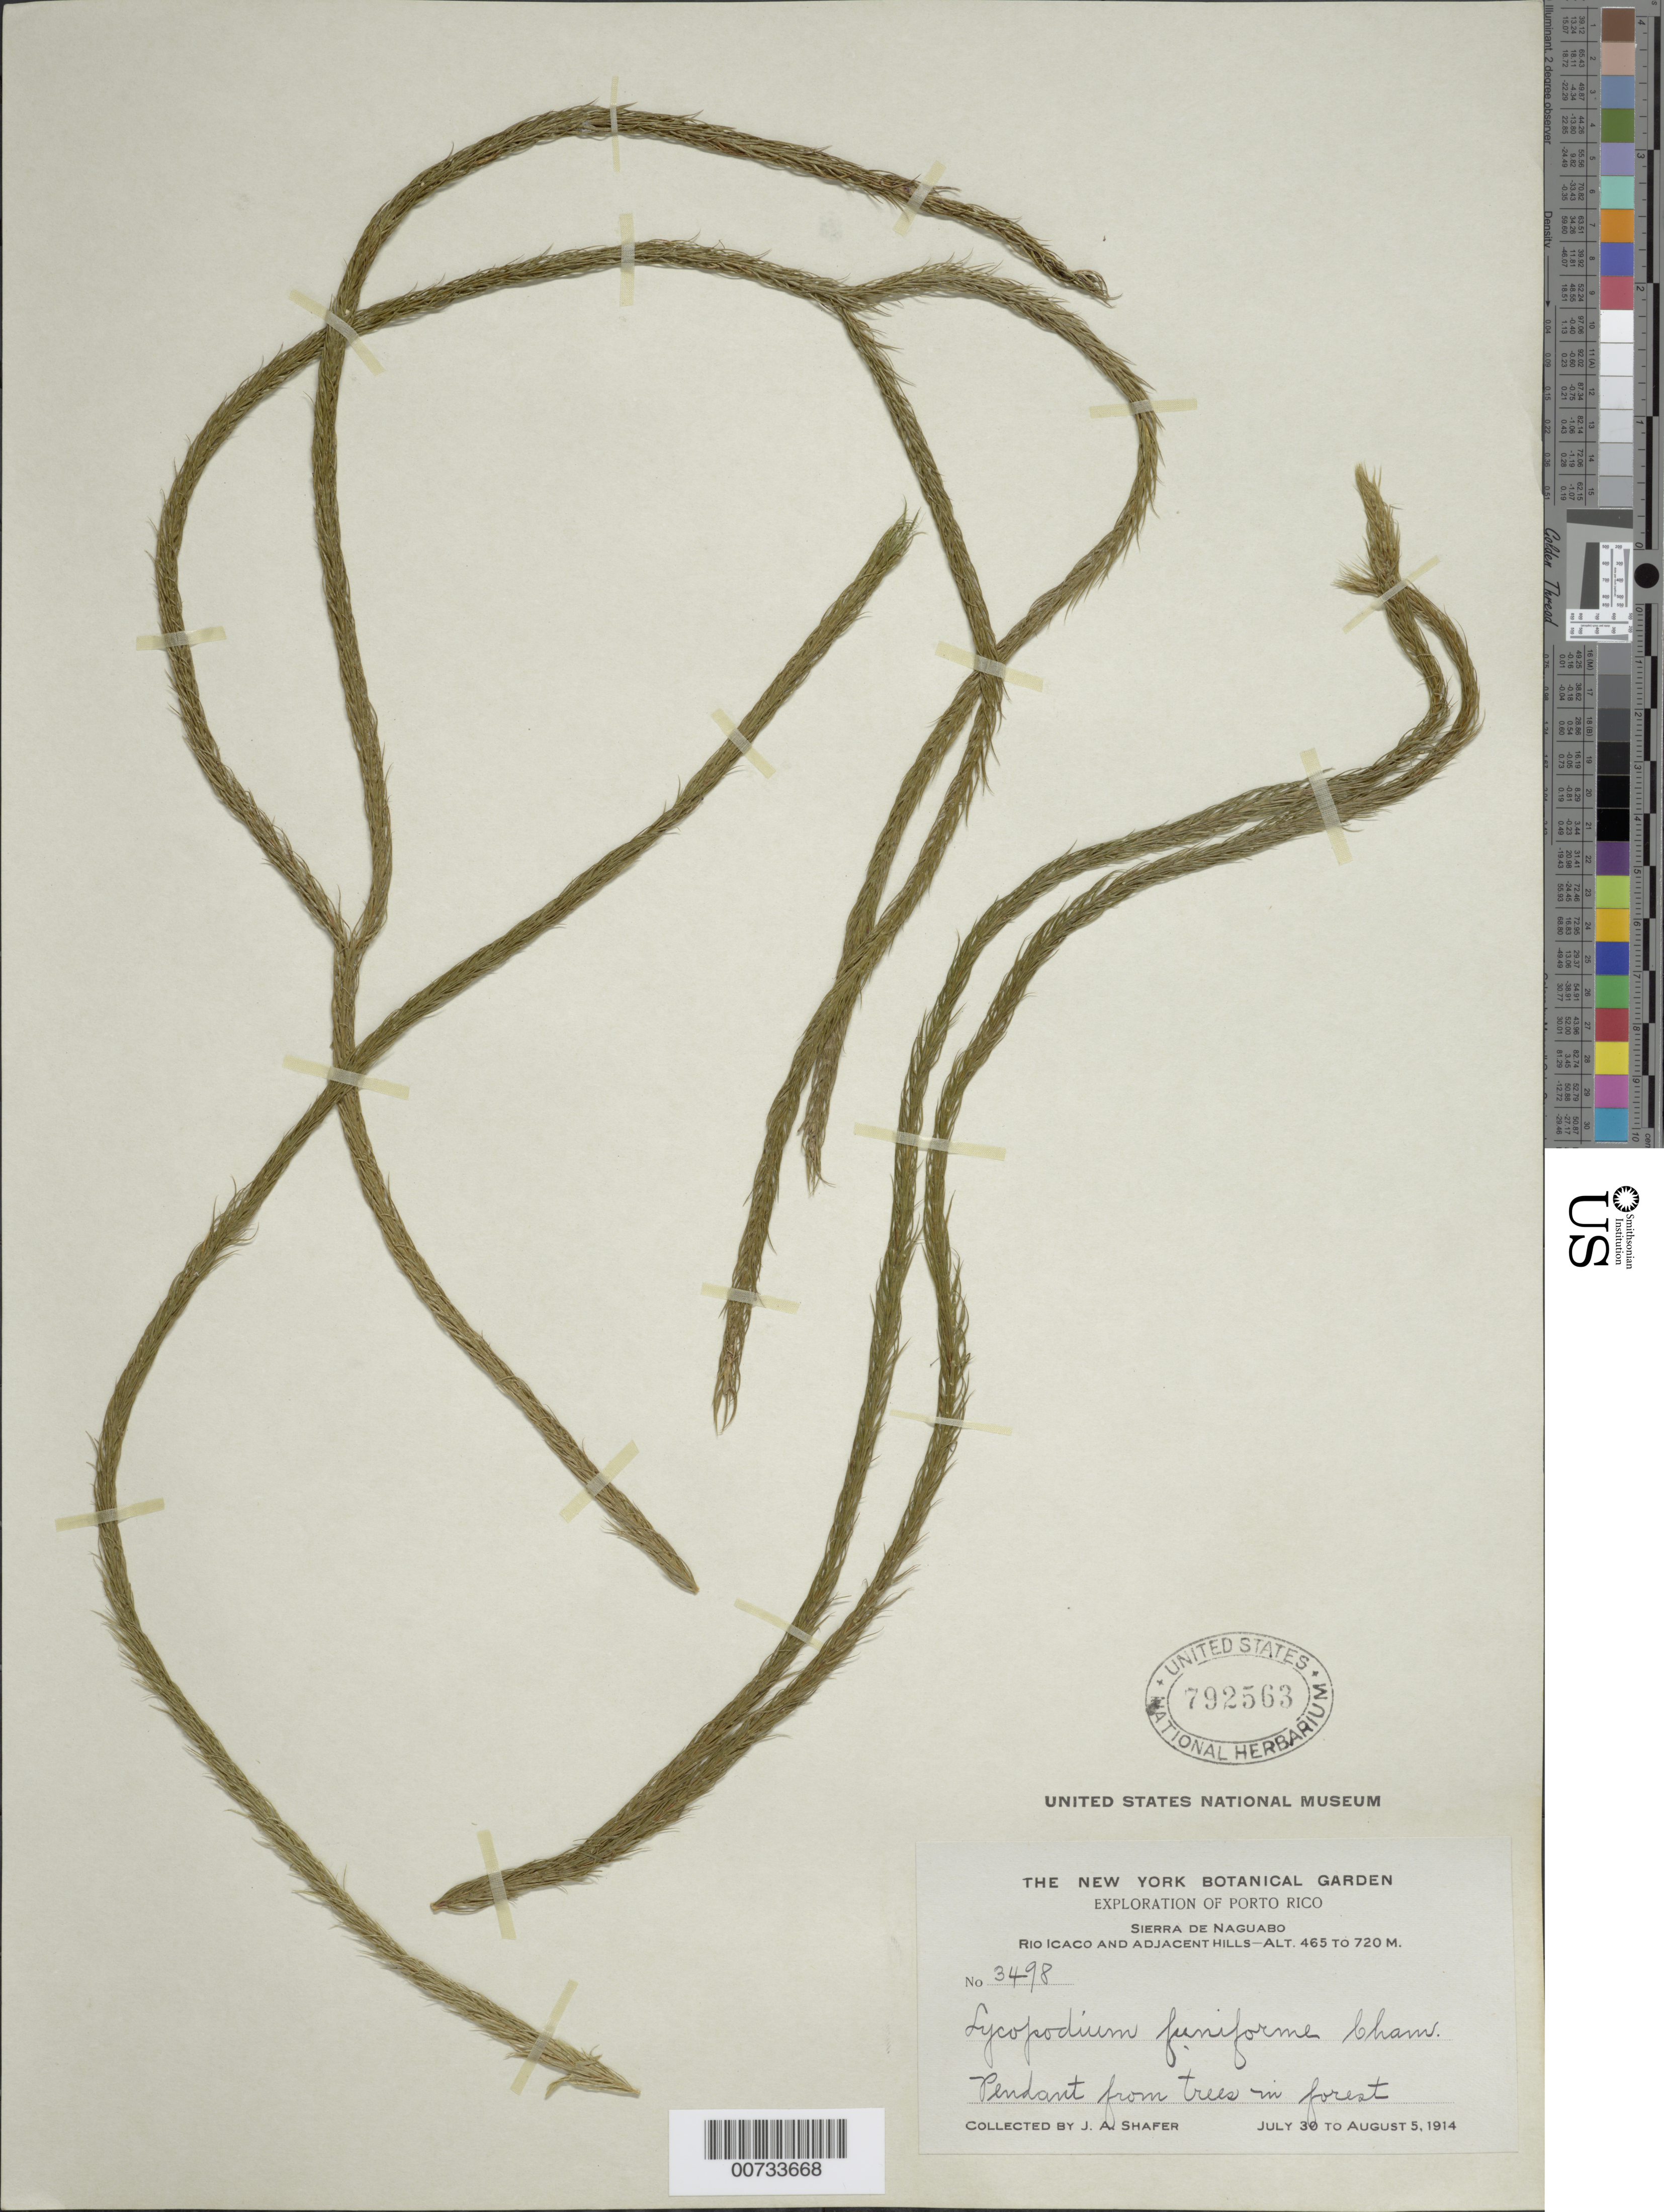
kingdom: Plantae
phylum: Tracheophyta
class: Lycopodiopsida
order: Lycopodiales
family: Lycopodiaceae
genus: Phlegmariurus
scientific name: Phlegmariurus funiformis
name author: (Cham. & Spring) B. Øllg.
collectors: J. A. Shafer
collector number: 3498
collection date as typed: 30 Jul 1914 to 05 Aug 1914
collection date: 1914-07-30/1914-08-05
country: Puerto Rico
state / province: Naguabo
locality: Sierra de Naguabo: Rio Icaco and Adjacent Hills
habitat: Pendant from trees in forest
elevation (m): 465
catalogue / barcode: US 792563